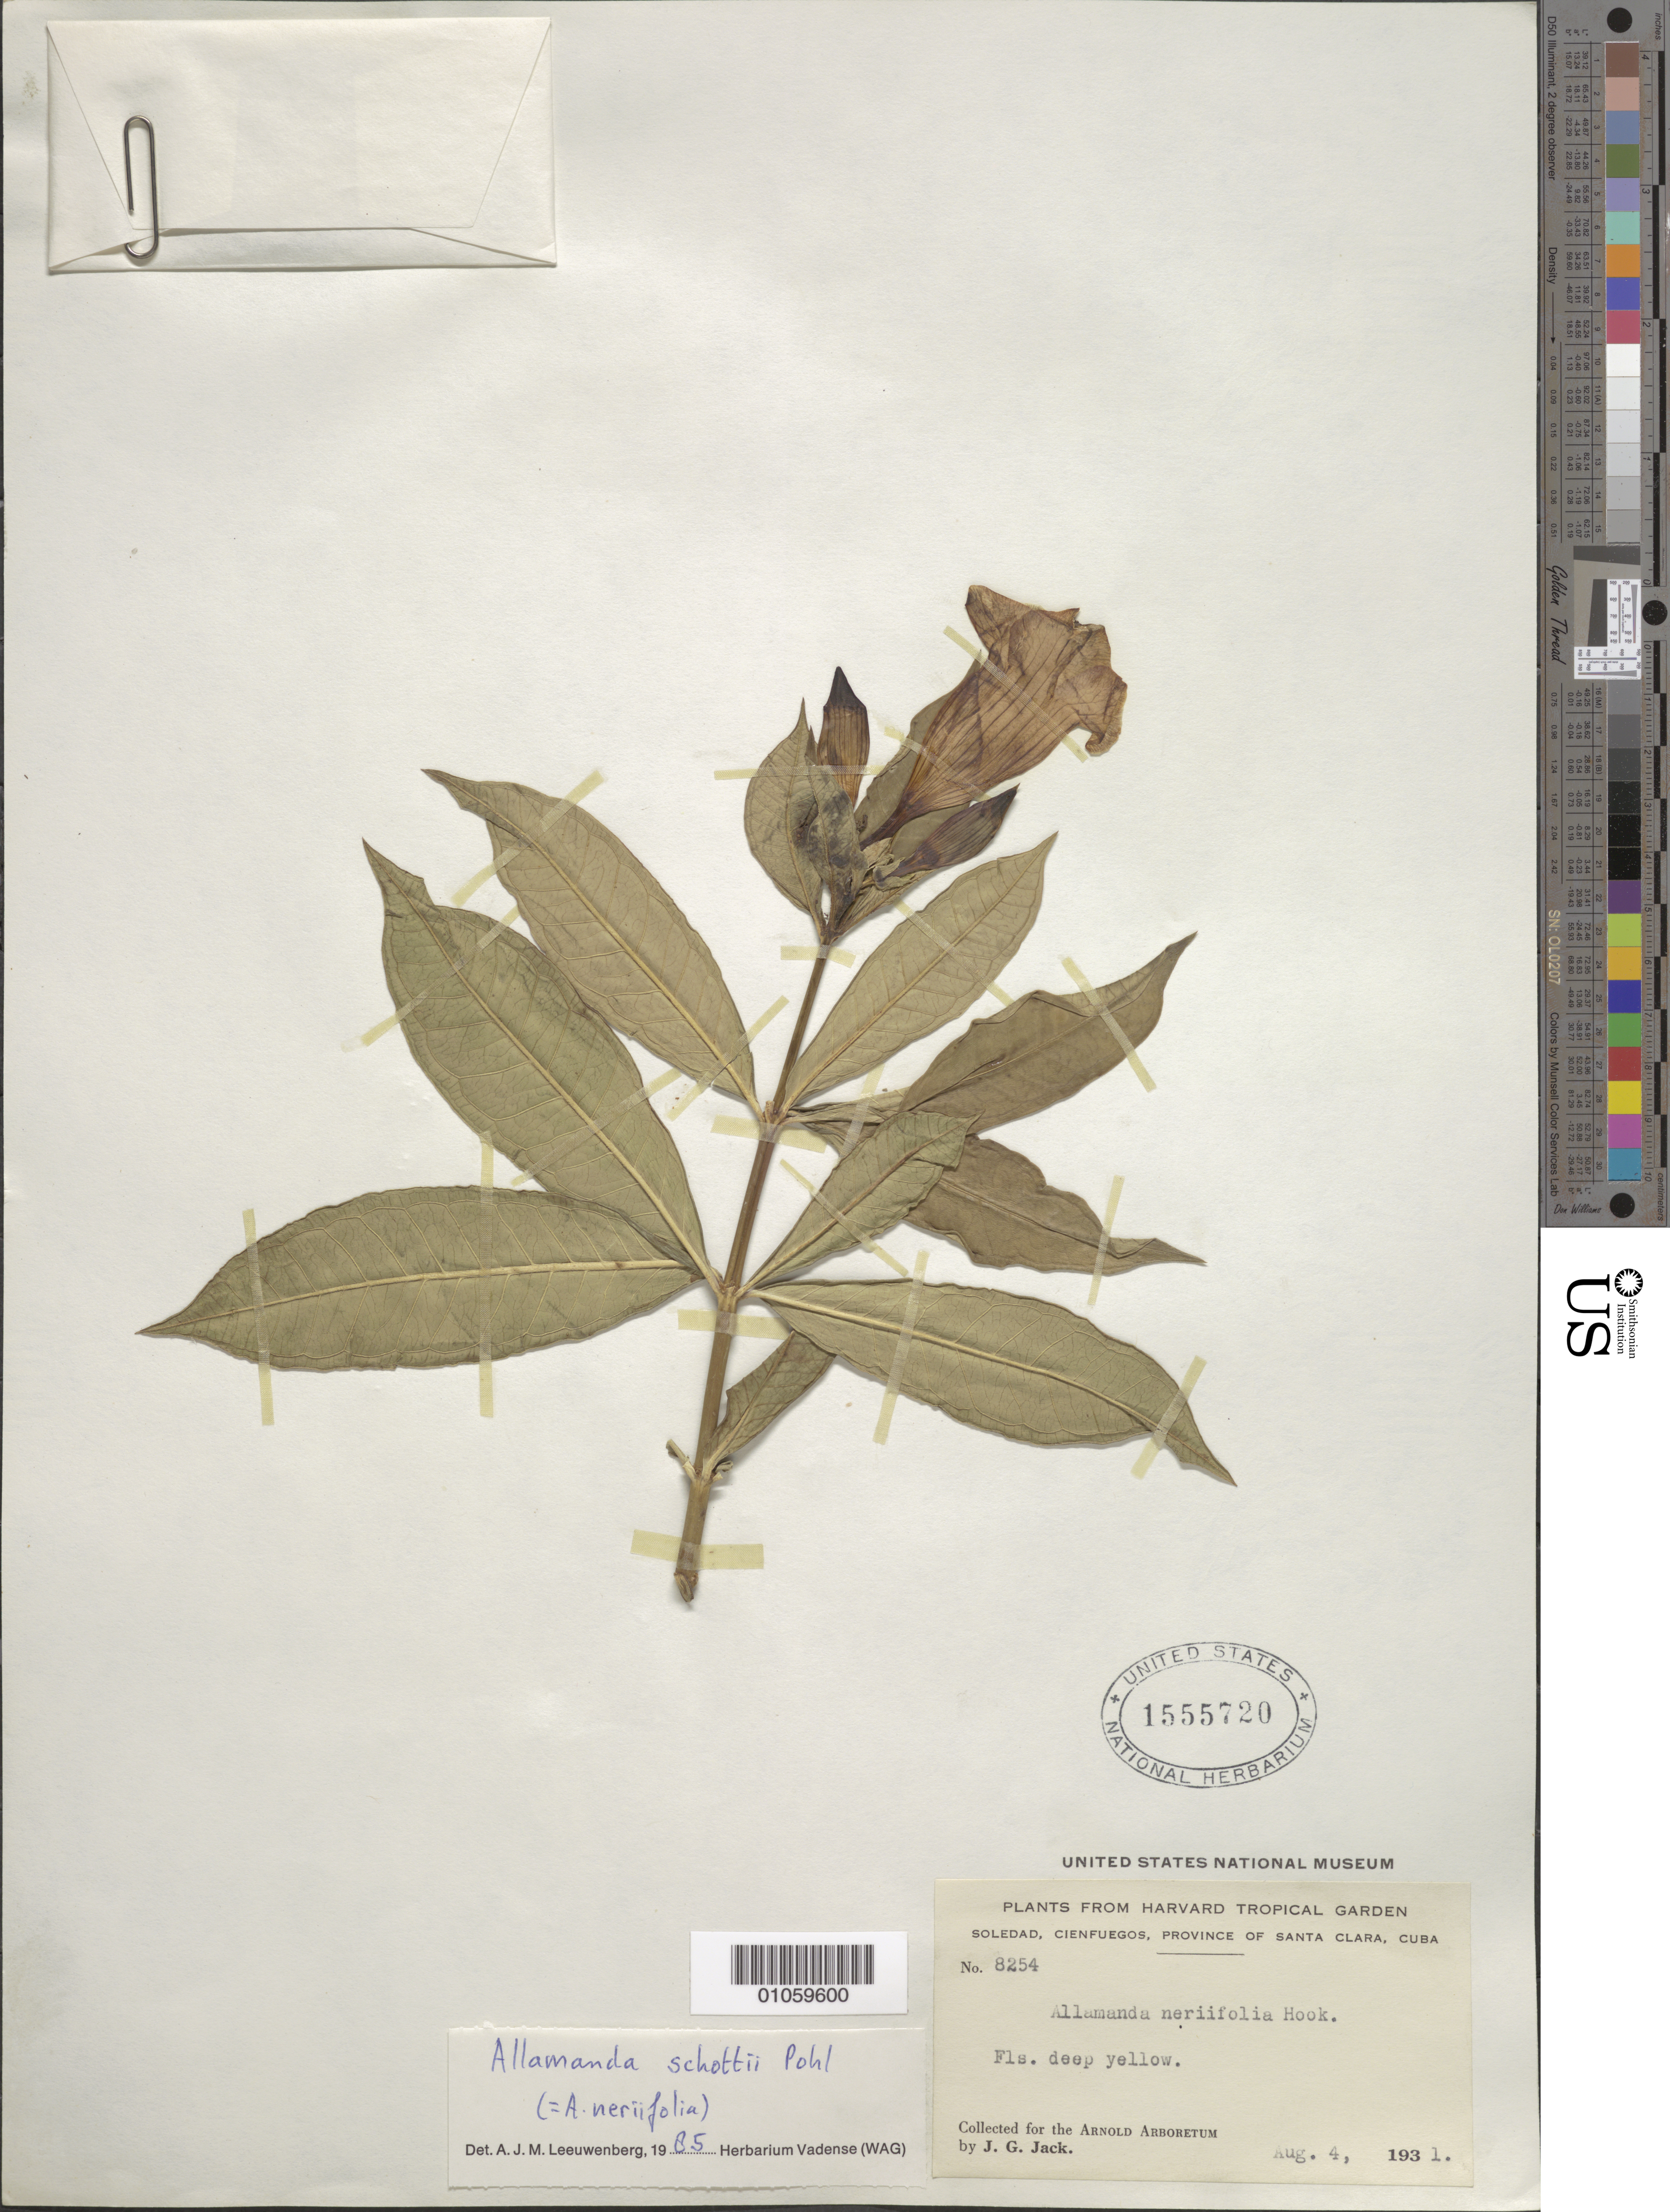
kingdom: Plantae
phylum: Tracheophyta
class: Magnoliopsida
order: Gentianales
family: Apocynaceae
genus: Allamanda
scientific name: Allamanda neriifolia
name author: Hook.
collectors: J. G. Jack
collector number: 8254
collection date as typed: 04 Aug 1931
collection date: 1931-08-04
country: Cuba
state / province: Cienfuegos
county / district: Santa Clara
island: Cuba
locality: Soledad, Cienfuegos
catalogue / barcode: US 1555720